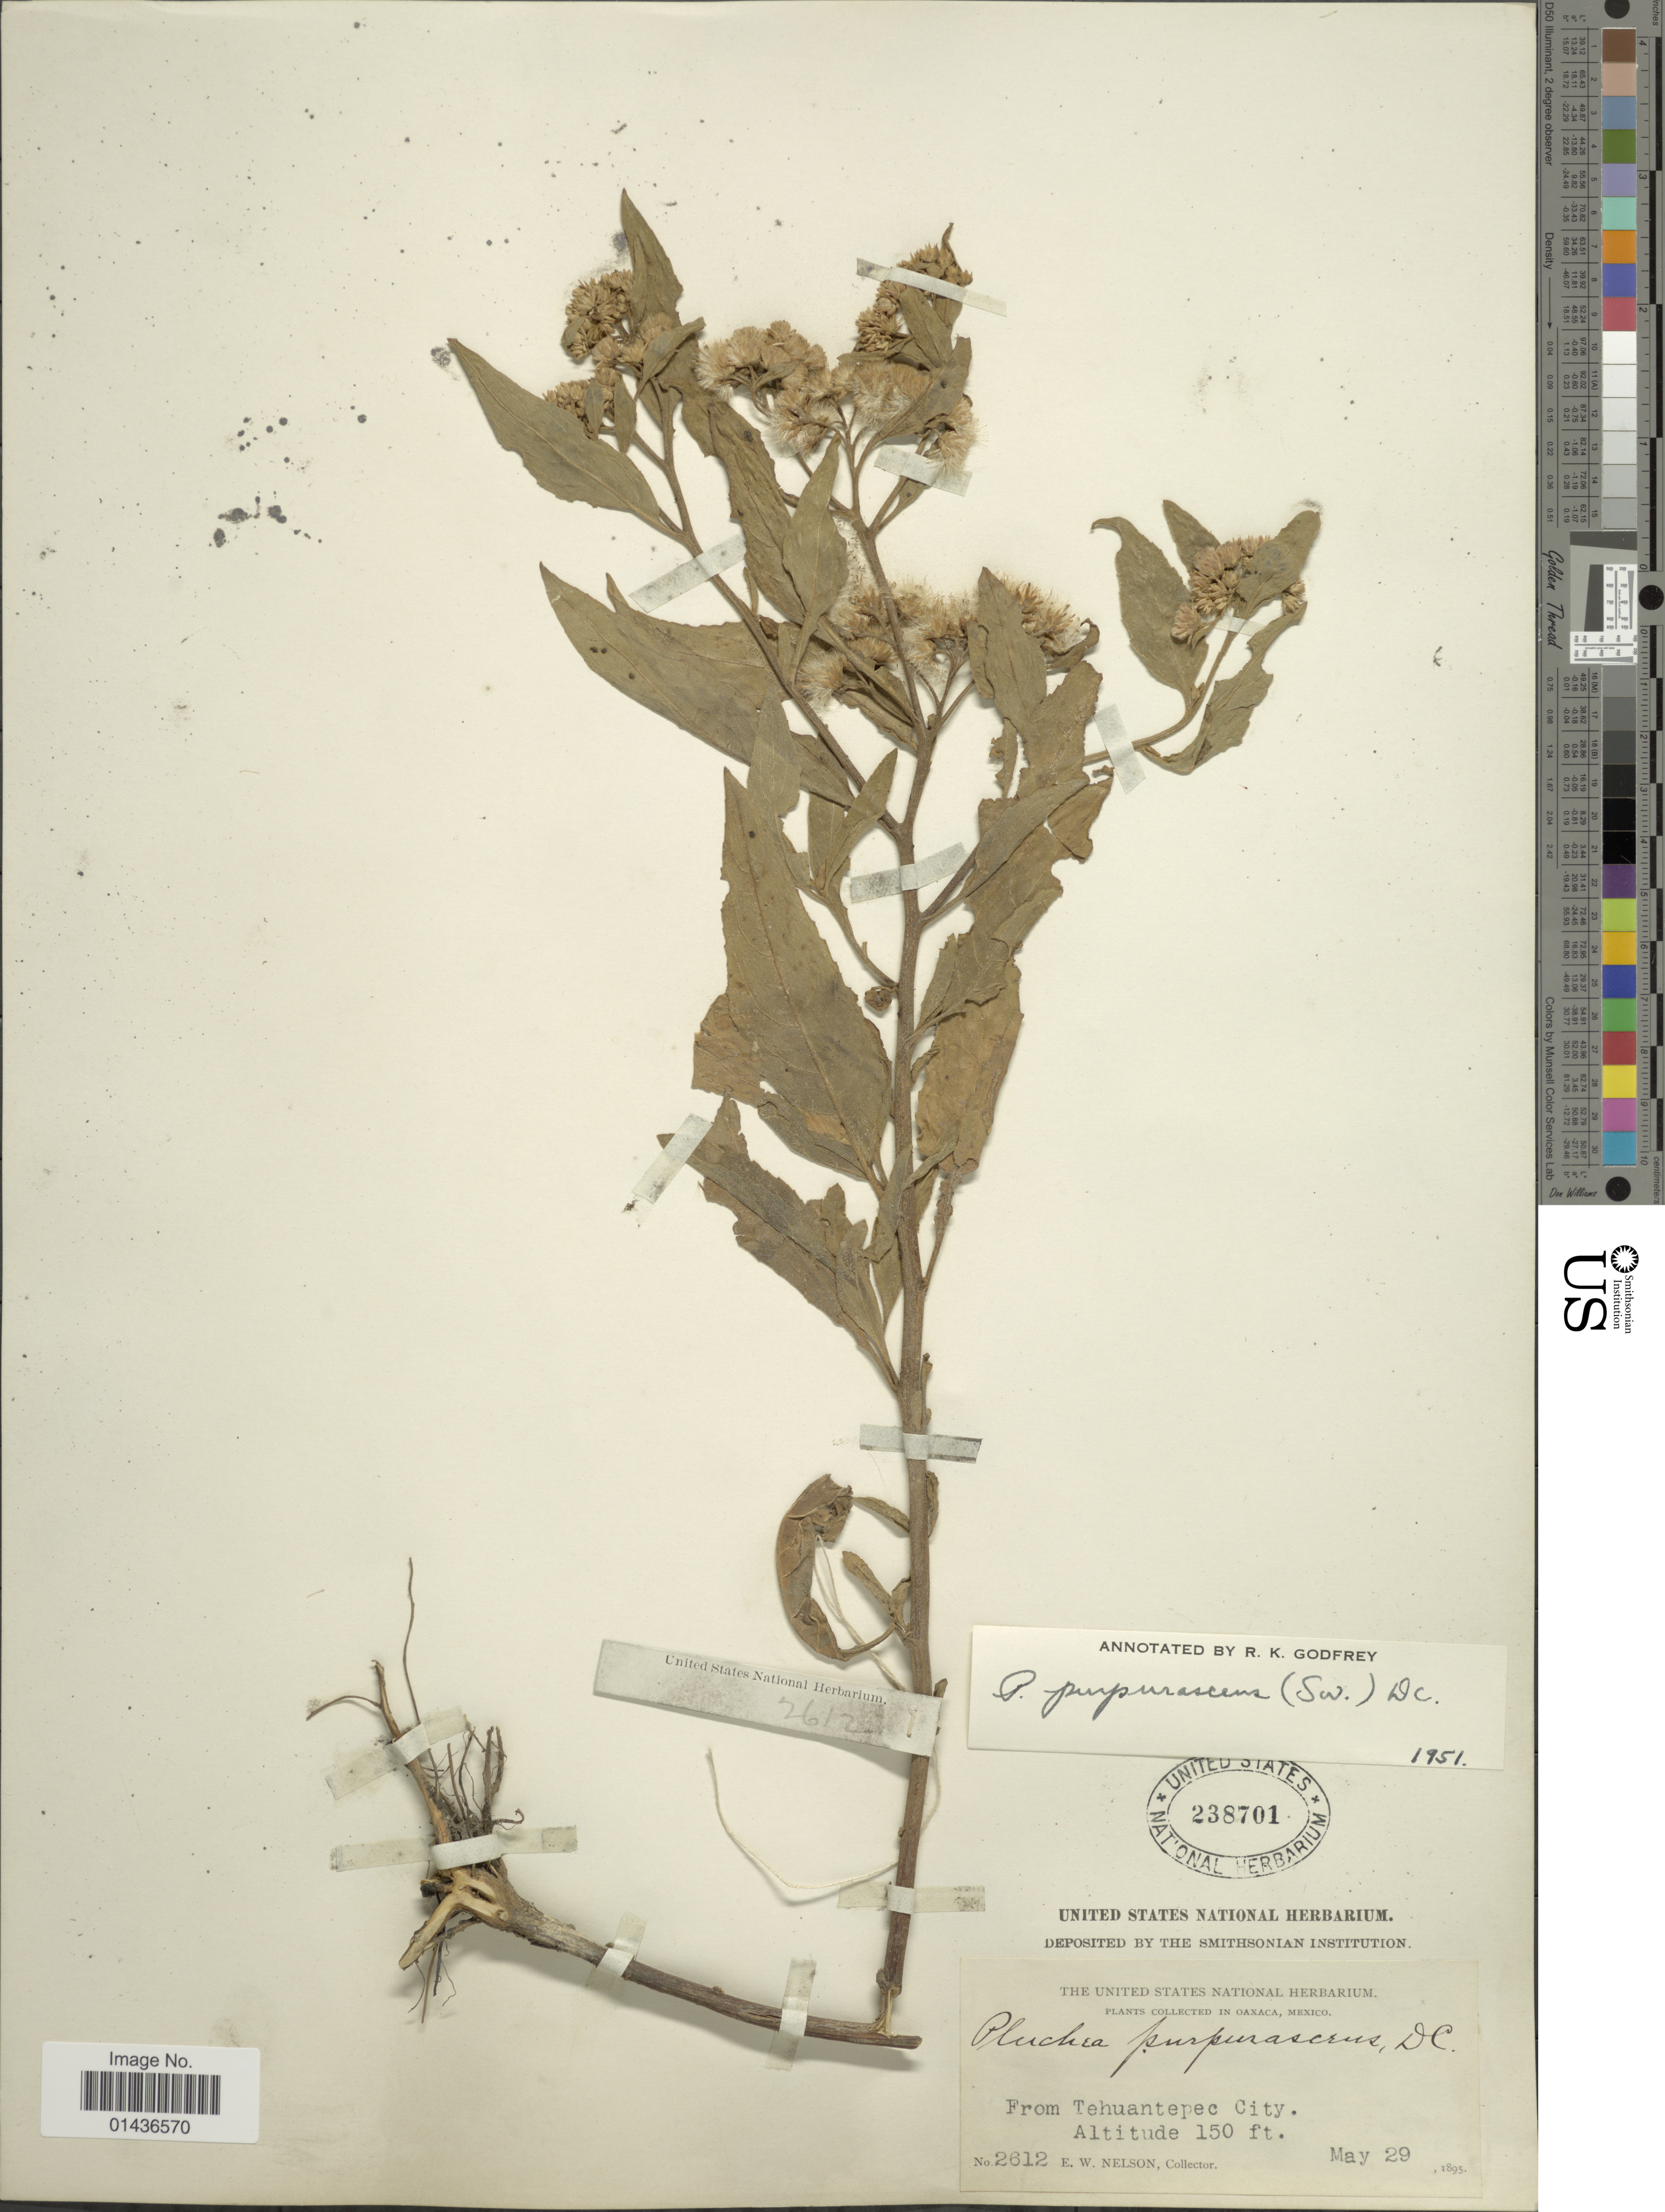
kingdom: Plantae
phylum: Tracheophyta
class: Magnoliopsida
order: Asterales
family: Asteraceae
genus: Pluchea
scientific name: Pluchea odorata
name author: (L.) Cass.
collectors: E. W. Nelson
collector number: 2612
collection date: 1895-05-29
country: Mexico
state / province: Oaxaca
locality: Tehuantepec City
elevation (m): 46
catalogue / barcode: US 238701